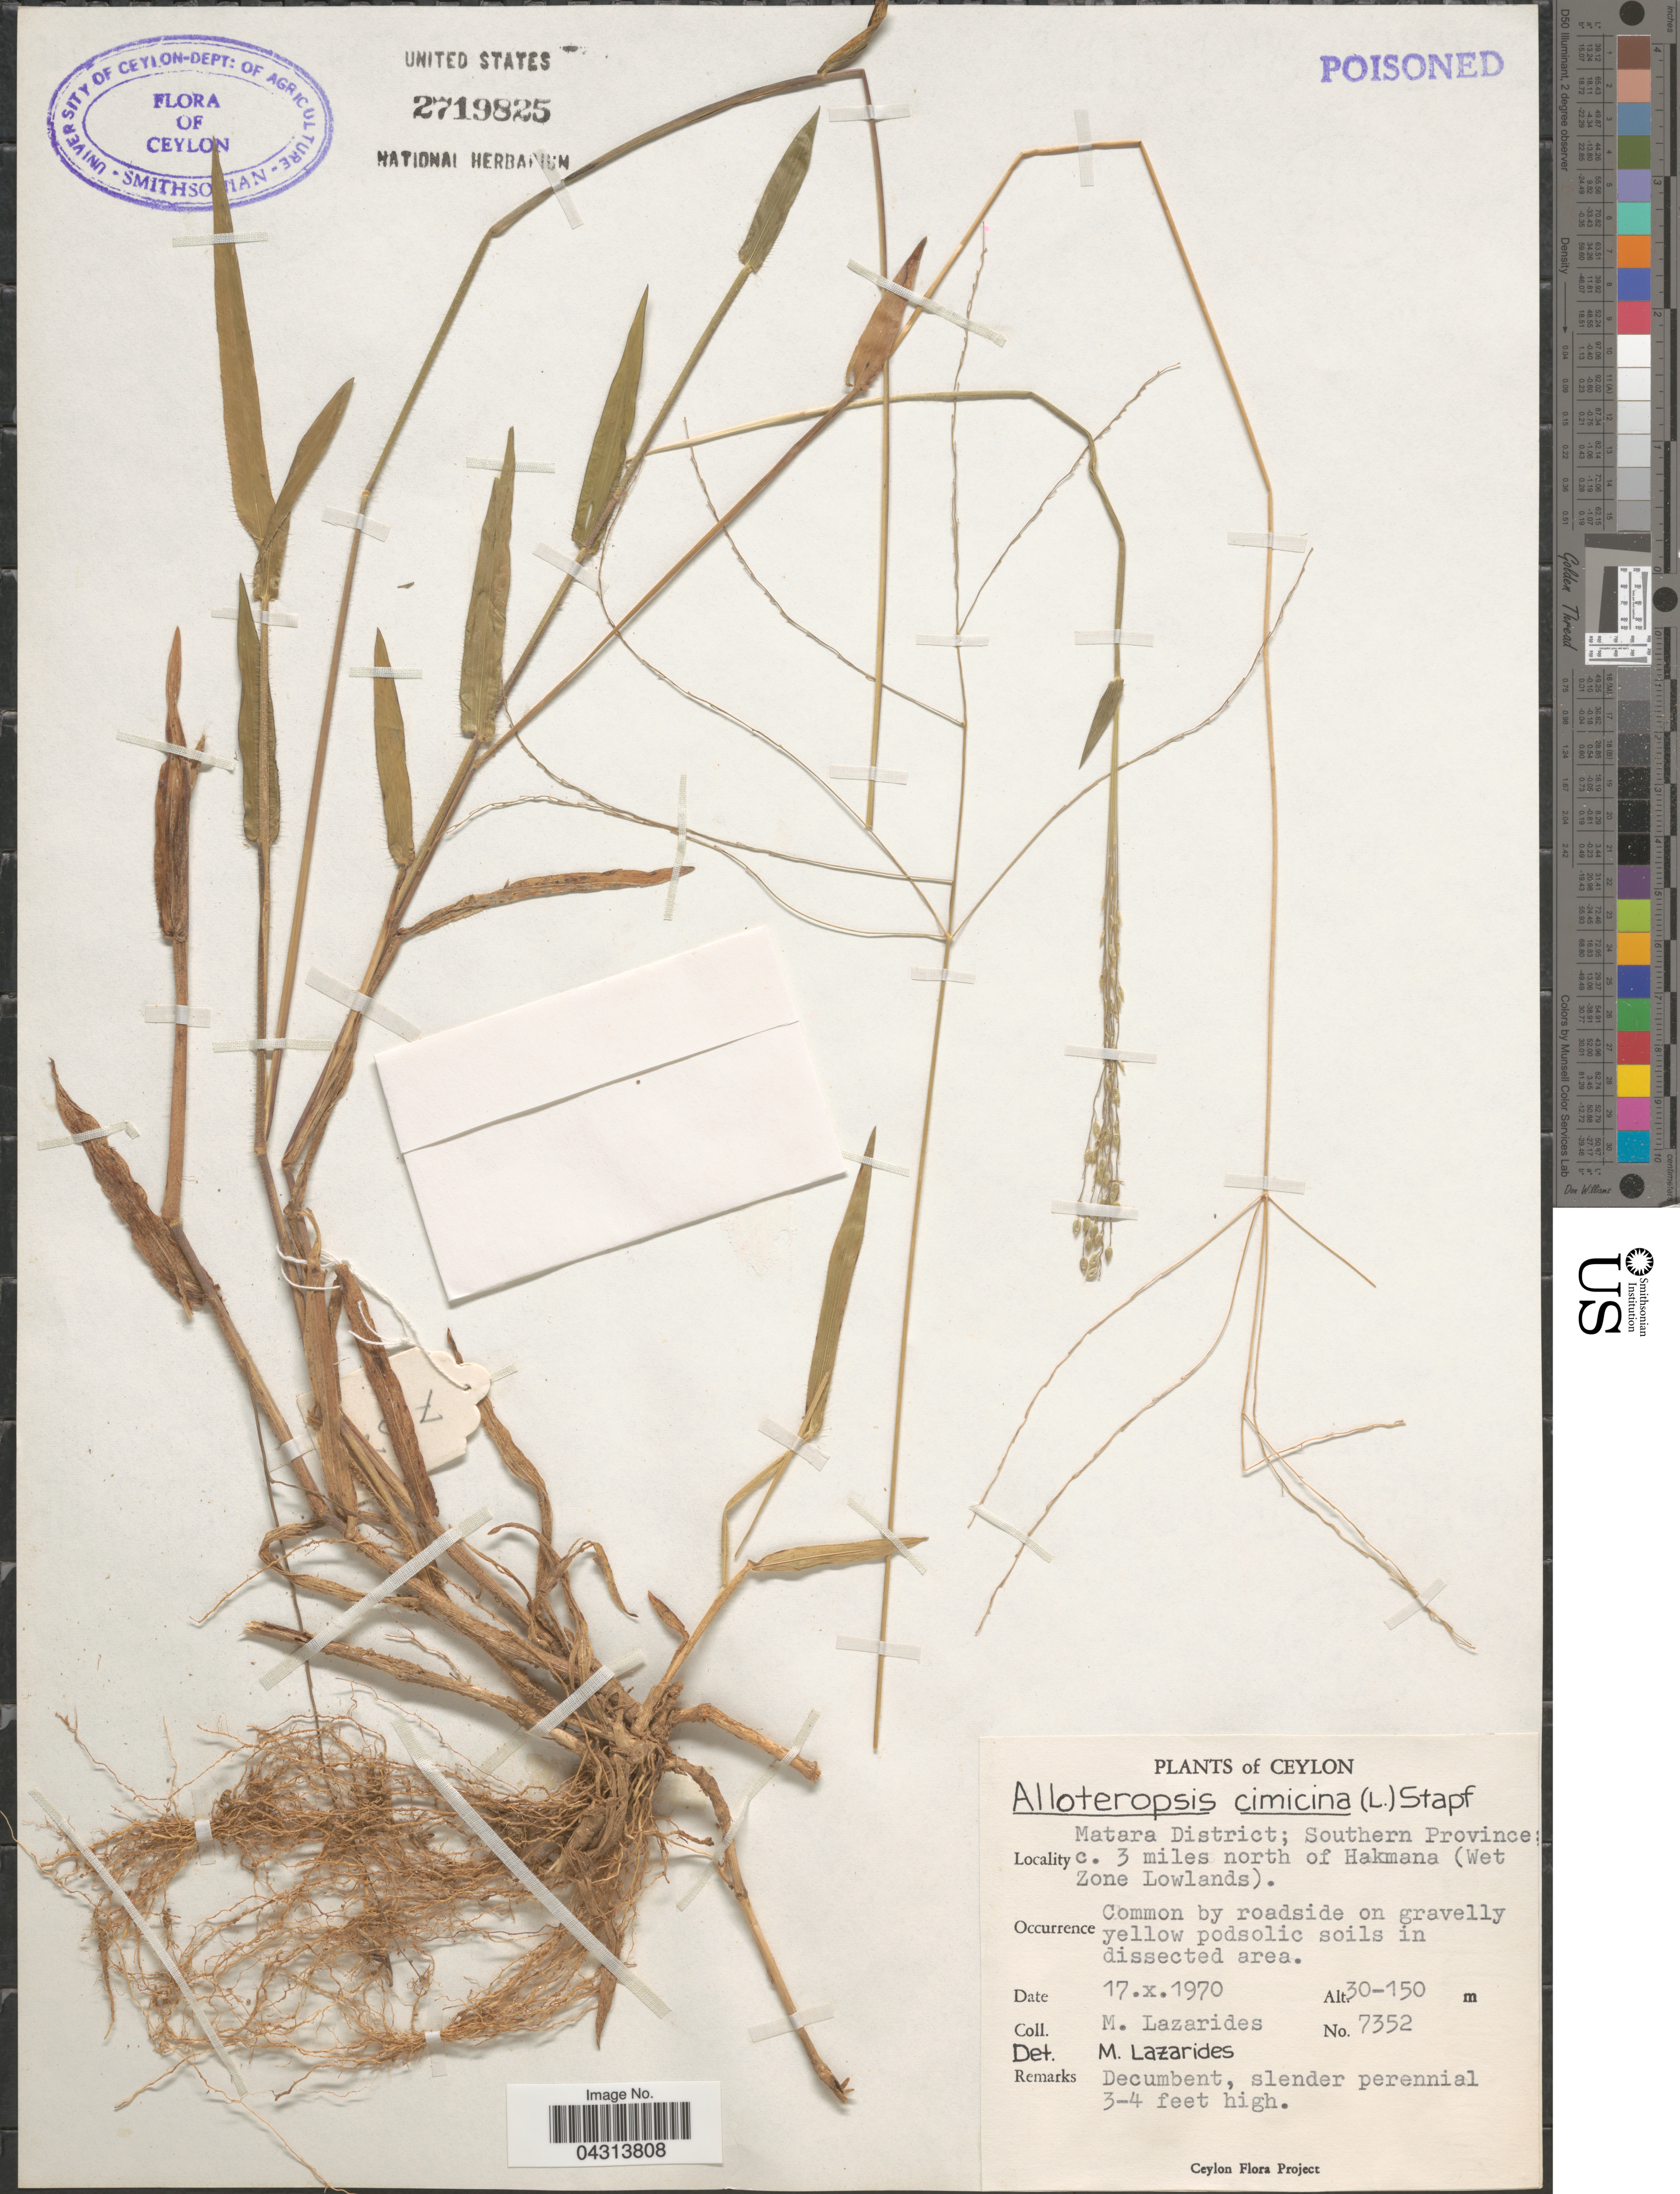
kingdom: Plantae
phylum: Tracheophyta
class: Liliopsida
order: Poales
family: Poaceae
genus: Alloteropsis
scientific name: Alloteropsis cimicina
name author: (L.) Stapf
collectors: M. Lazarides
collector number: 7352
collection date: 1970-10-17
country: Sri Lanka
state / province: Southern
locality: Ceylon. Matara District; c. 3 miles north of Hakmana (Wet Zone Lowlands).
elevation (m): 30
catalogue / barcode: US 2719825